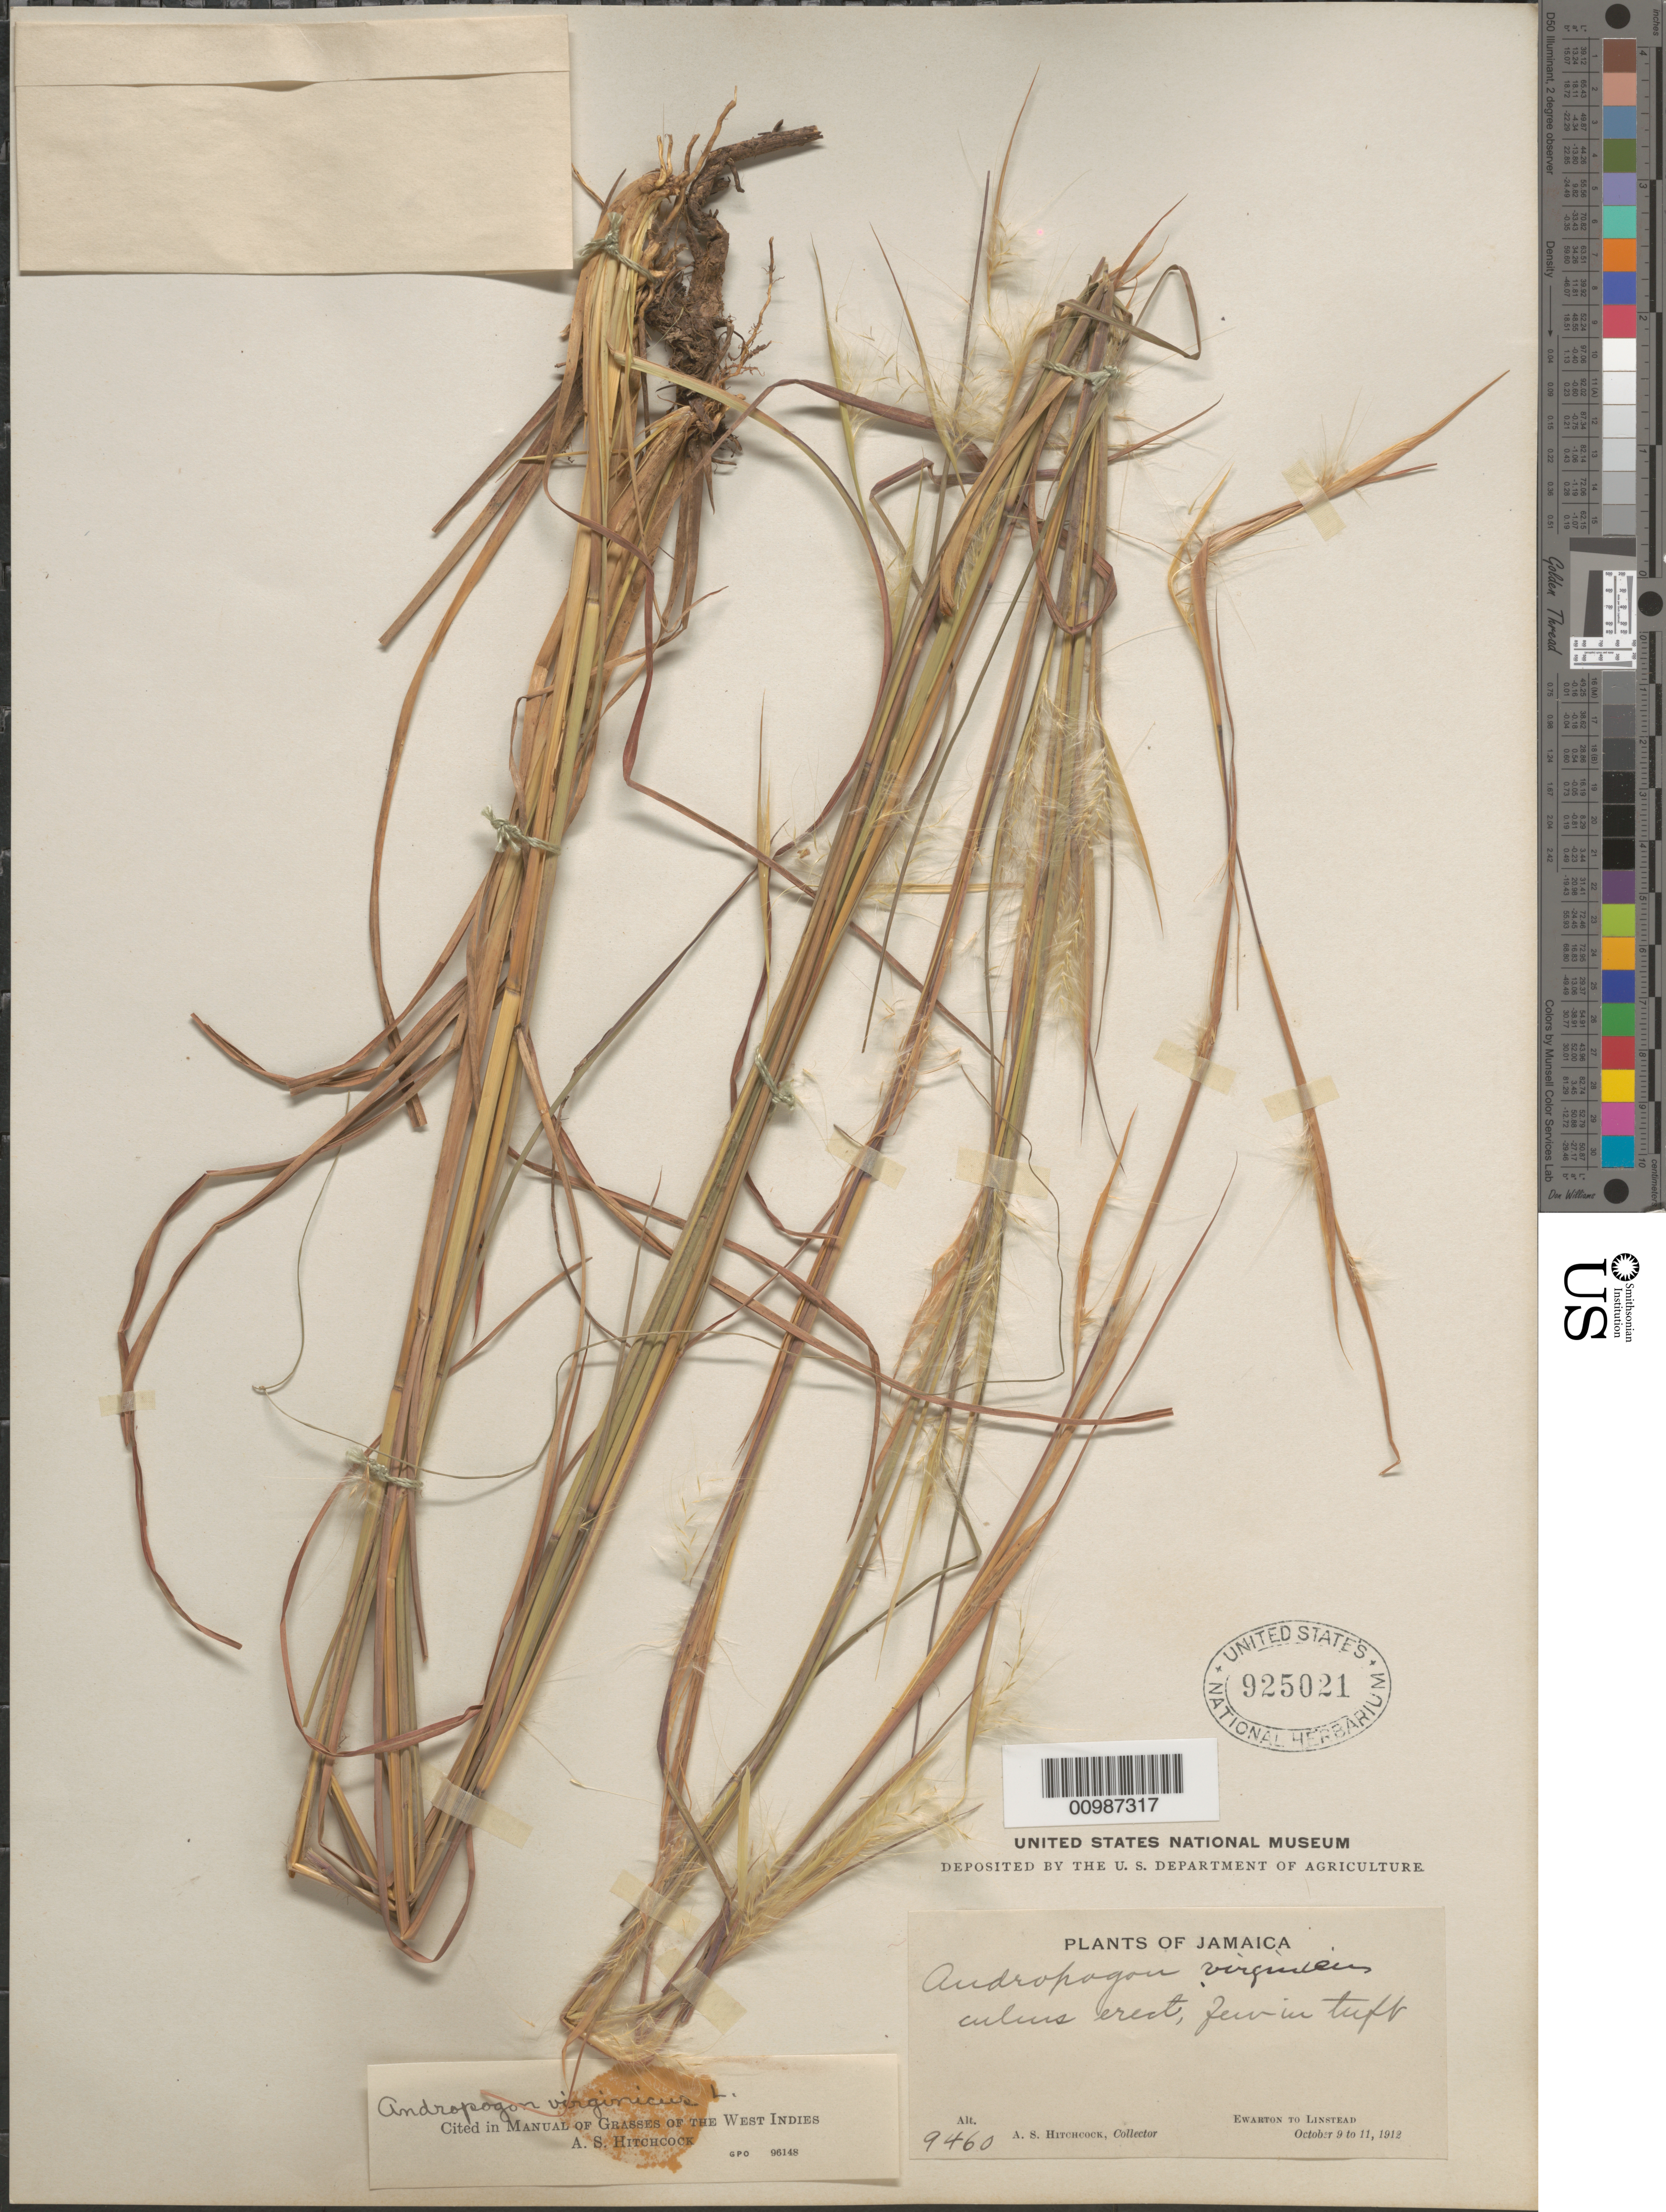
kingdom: Plantae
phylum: Tracheophyta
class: Liliopsida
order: Poales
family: Poaceae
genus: Andropogon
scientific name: Andropogon virginicus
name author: L.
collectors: A. S. Hitchcock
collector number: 9460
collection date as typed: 09 Oct 1912 to11 Oct 1912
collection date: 1912-10-09/1912-10-11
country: Jamaica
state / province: Saint Catherine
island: Jamaica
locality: Ewarton to Linstead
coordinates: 0 N, 0 E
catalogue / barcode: US 925021